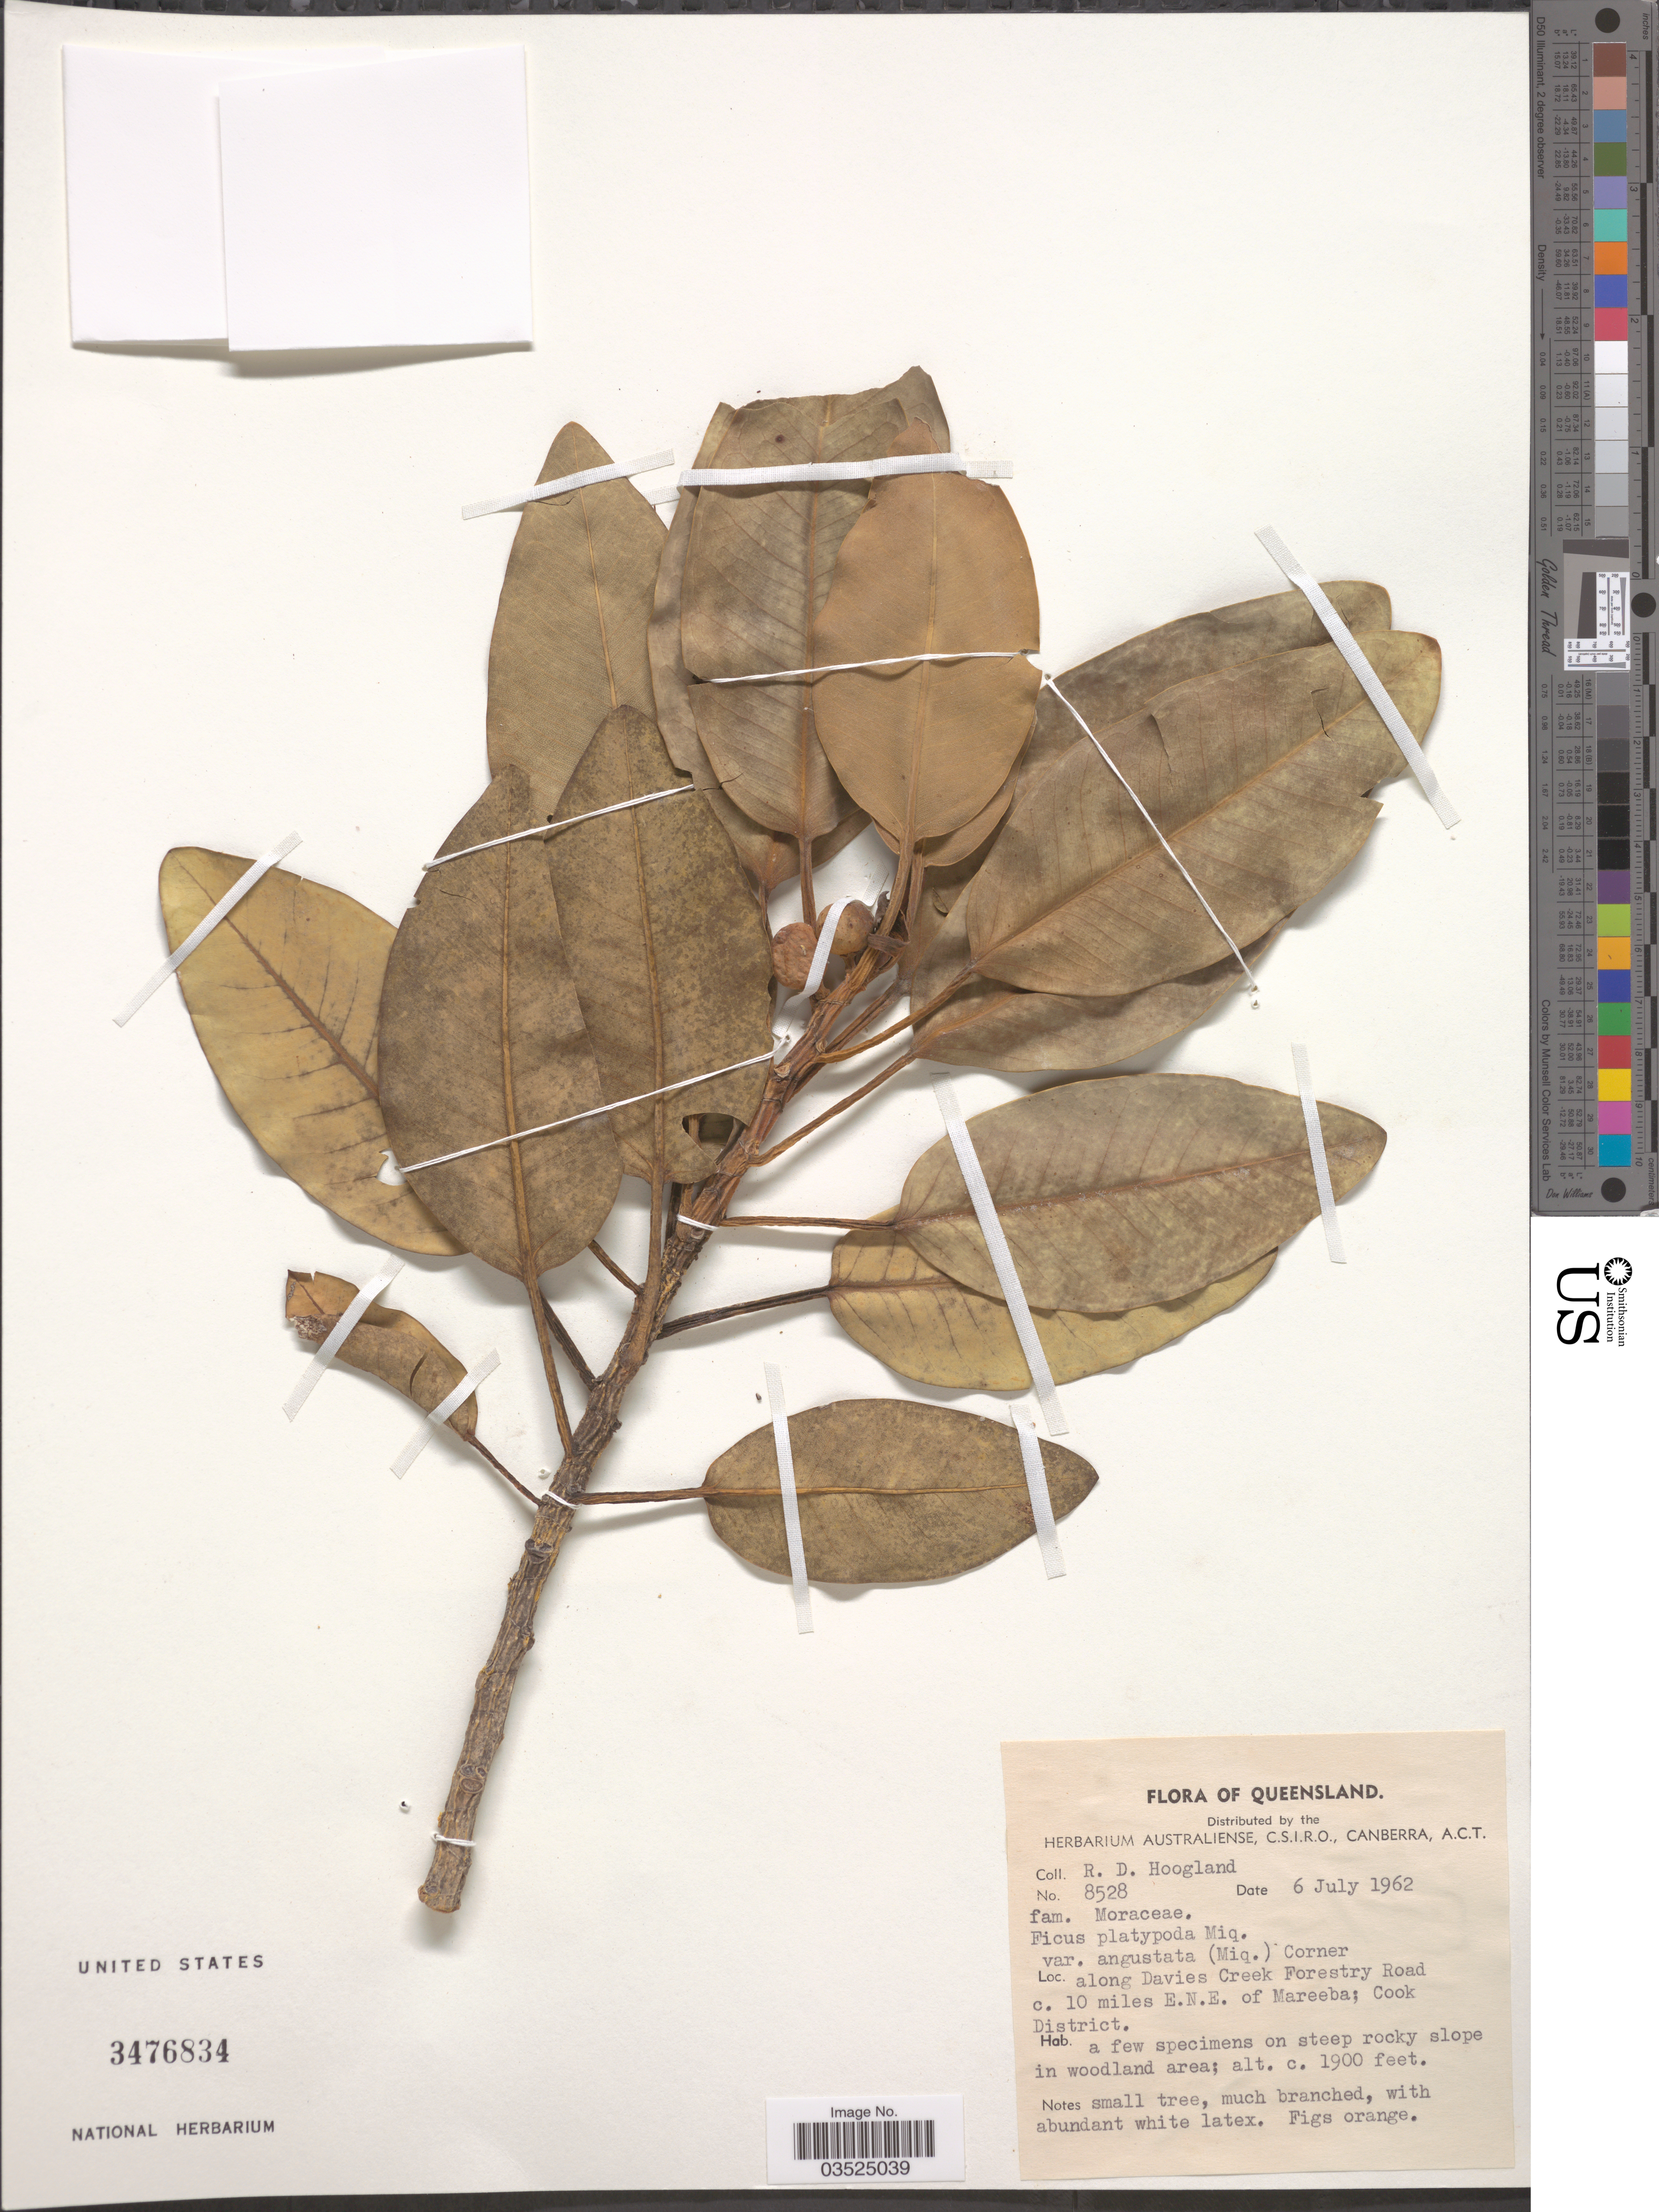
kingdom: Plantae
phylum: Tracheophyta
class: Magnoliopsida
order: Rosales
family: Moraceae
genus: Ficus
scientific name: Ficus platypoda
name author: (Miq.) A. Cunn. ex Miq.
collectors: R. D. Hoogland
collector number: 8528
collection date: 1962-07-06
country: Australia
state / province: Queensland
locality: Along Davies Creek Forestry Road c. 10 miles E.N.E. of Mareeba; Cook District.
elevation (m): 579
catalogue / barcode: US 3476834